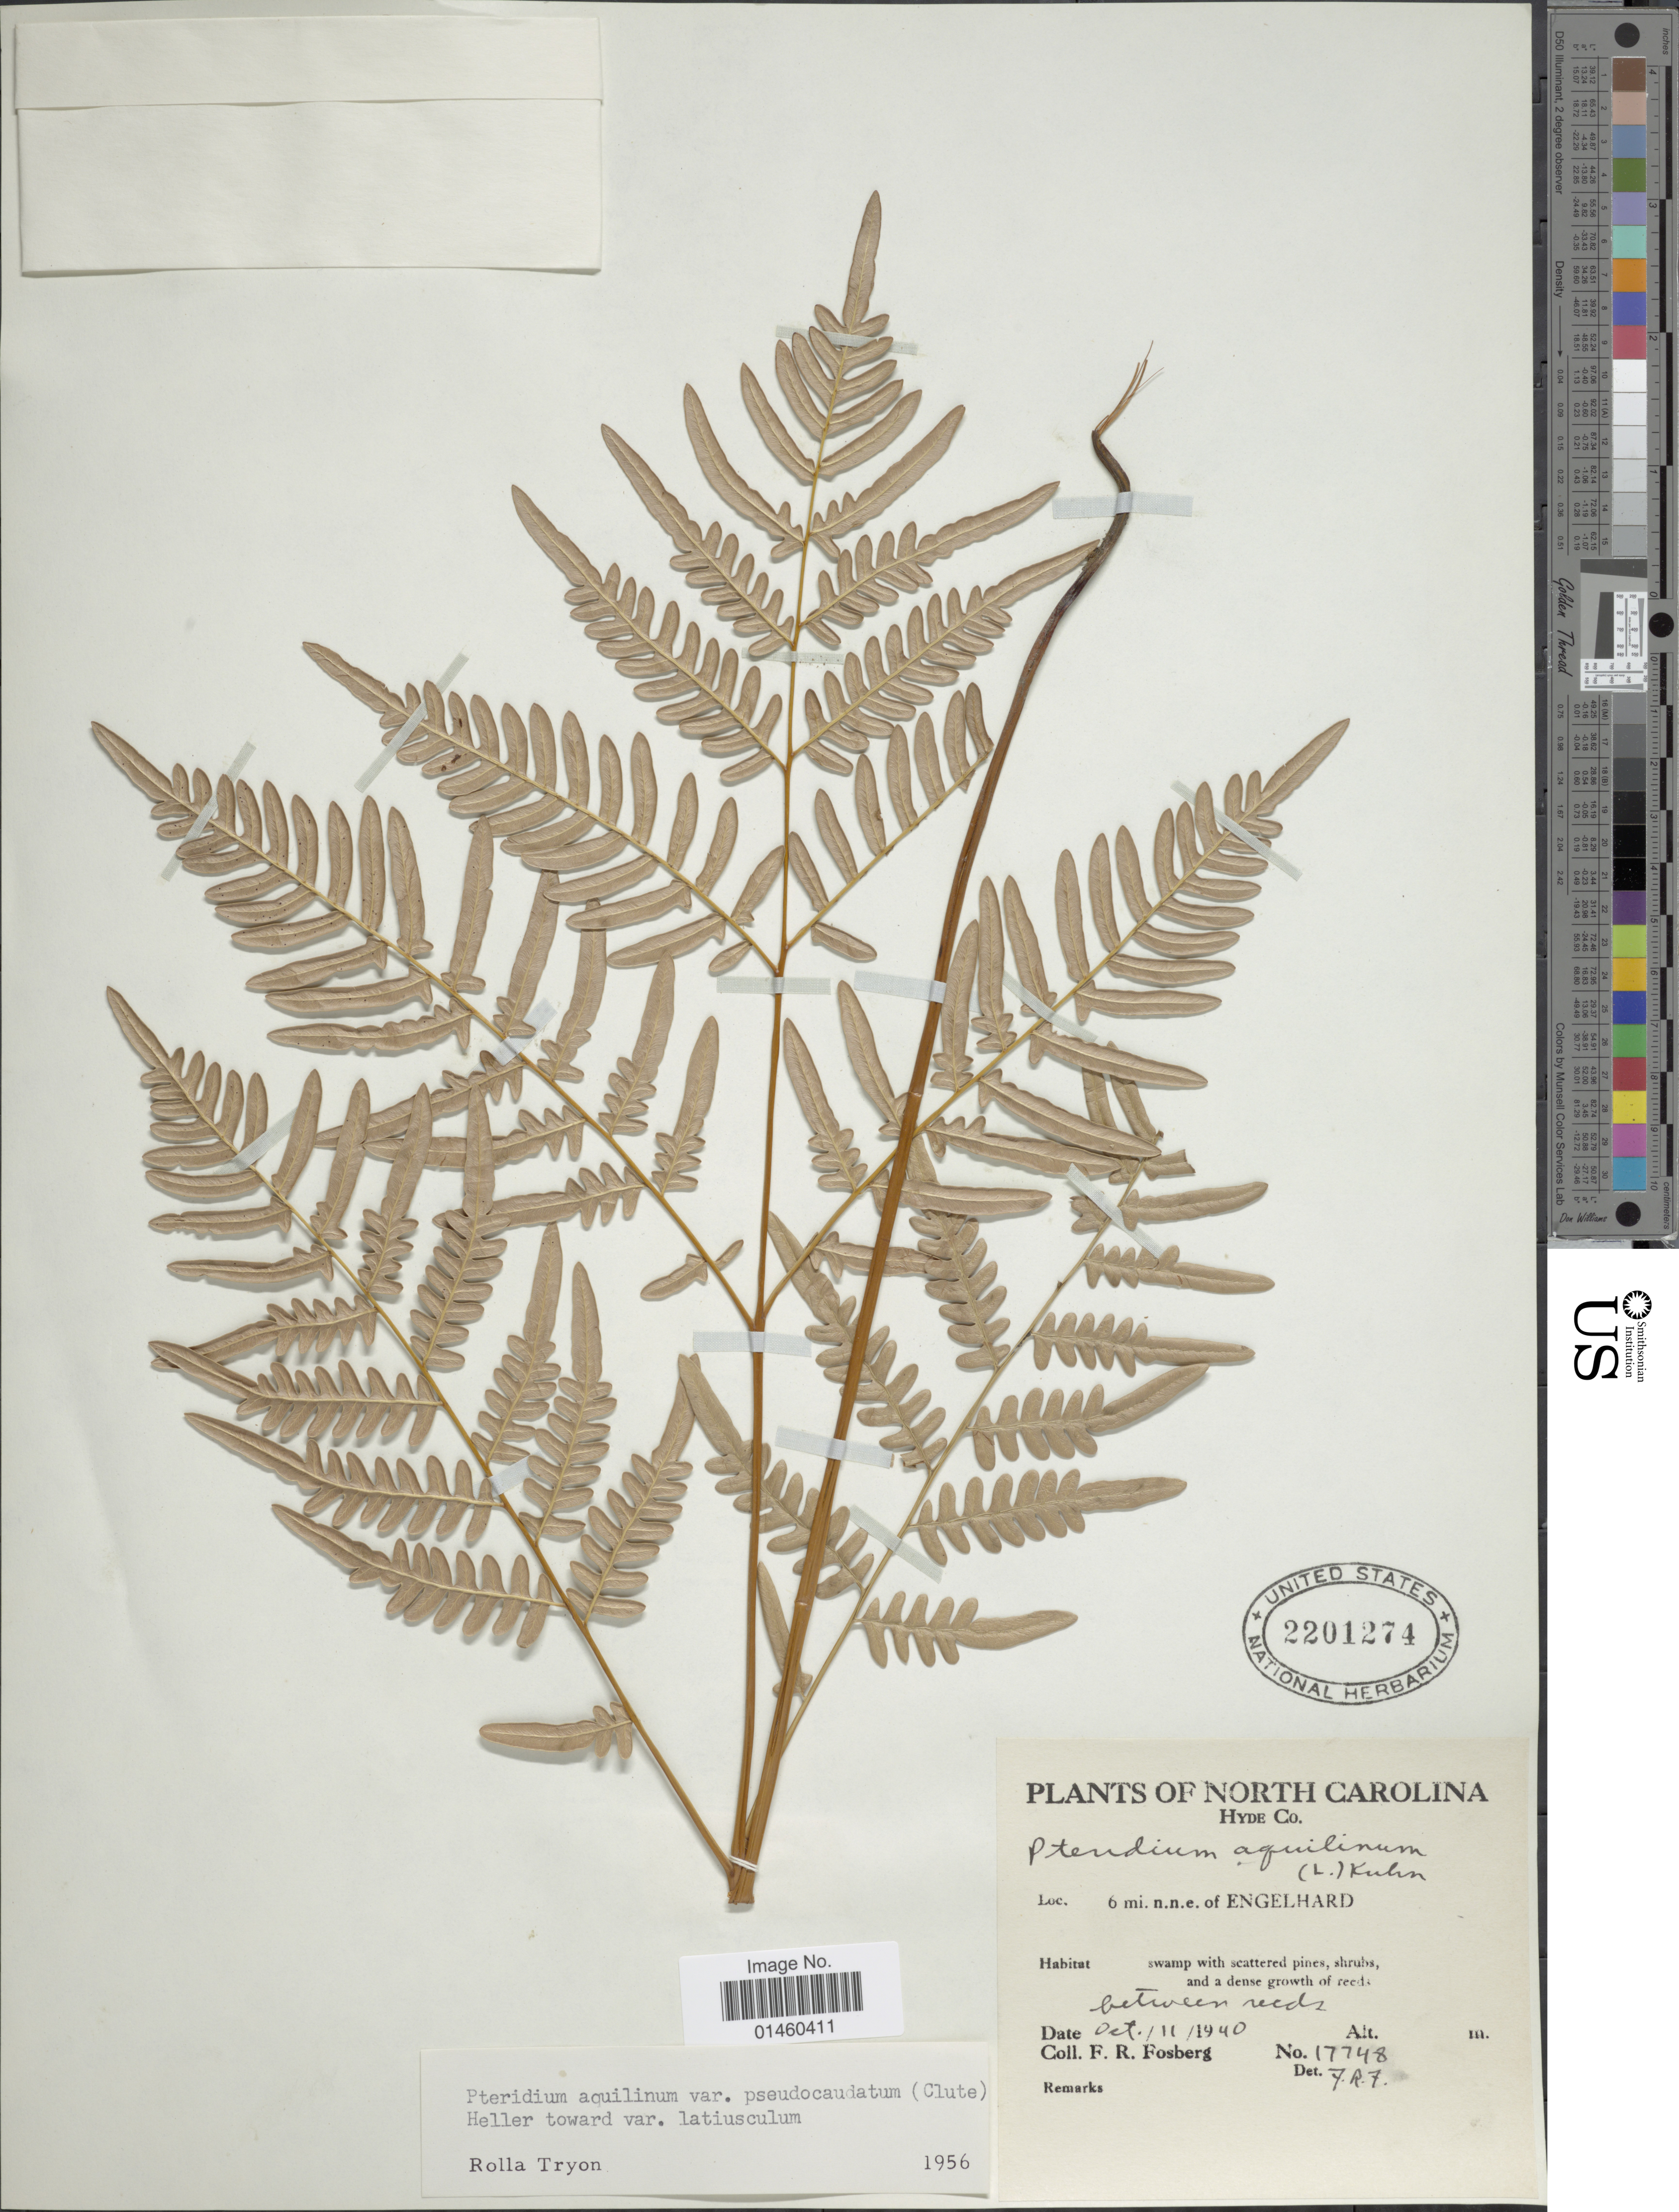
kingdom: Plantae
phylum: Tracheophyta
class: Polypodiopsida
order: Polypodiales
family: Dennstaedtiaceae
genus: Pteridium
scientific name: Pteridium aquilinum var. pseudocaudatum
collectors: F. R. Fosberg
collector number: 17748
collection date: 1940-10-11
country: United States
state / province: North Carolina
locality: Hyde Co., 6 mi. n.n.e. of Engelhard.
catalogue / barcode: US 2201274